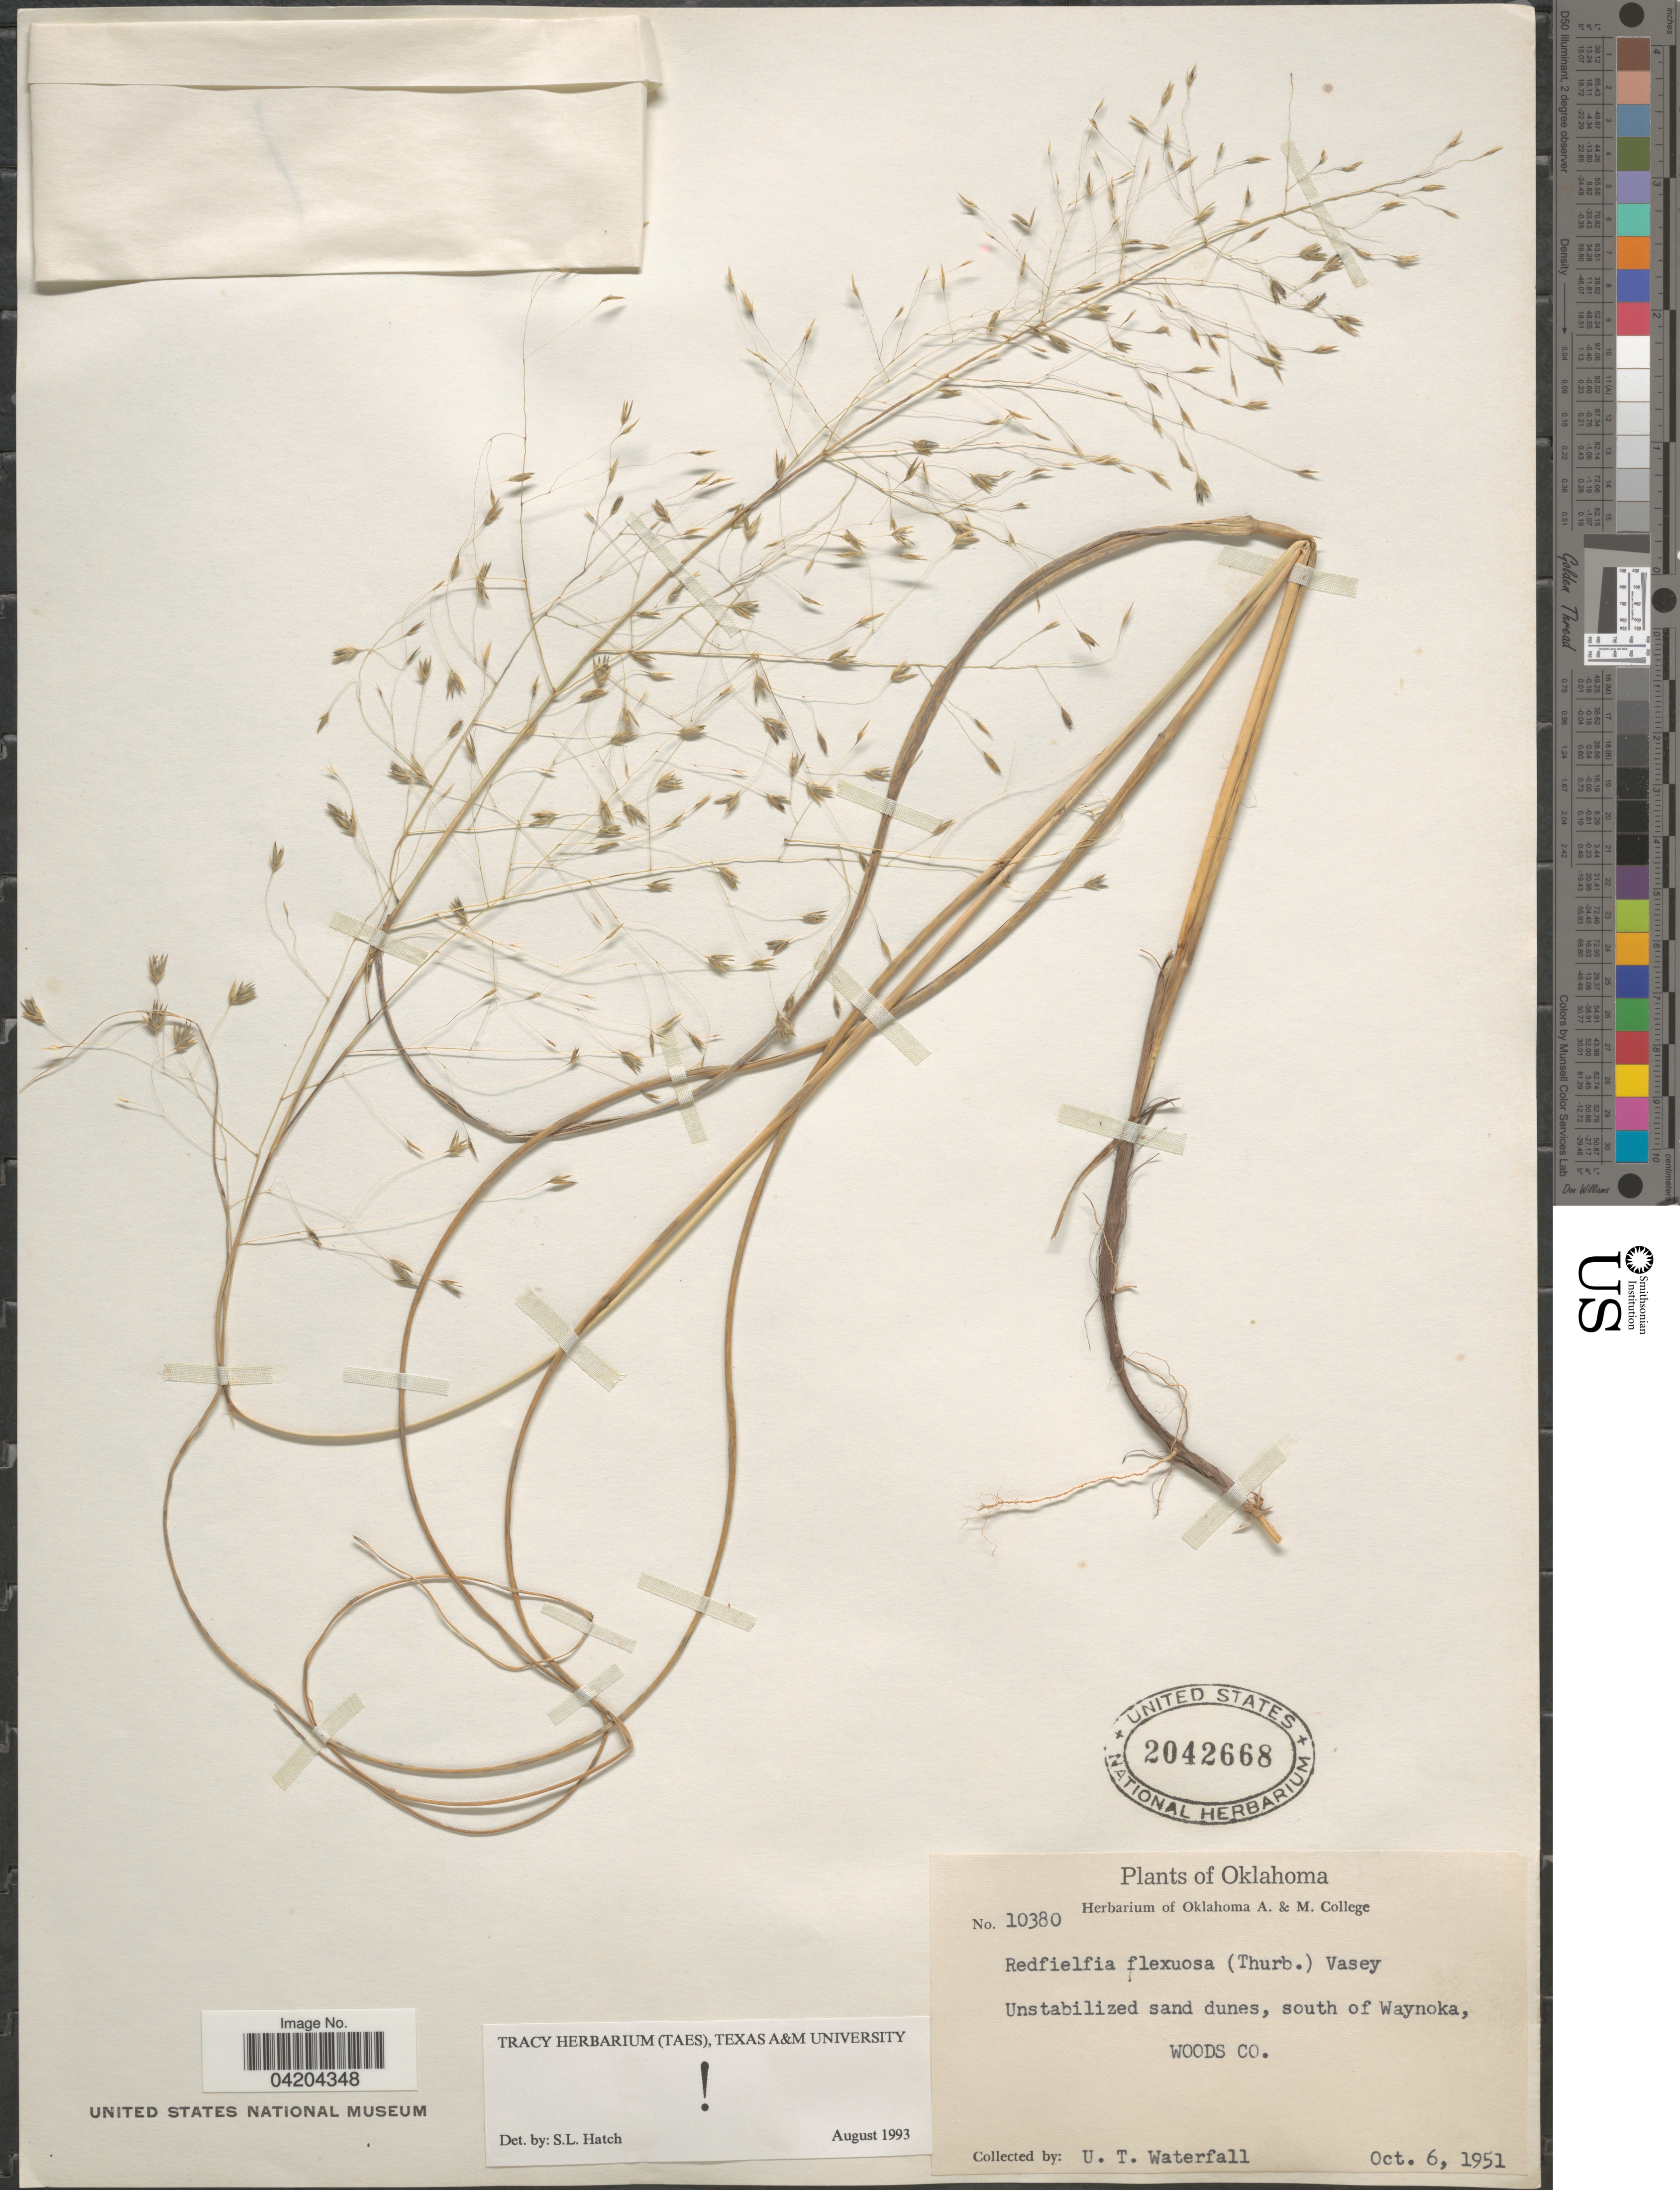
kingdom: Plantae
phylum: Tracheophyta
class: Liliopsida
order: Poales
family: Poaceae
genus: Muhlenbergia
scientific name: Muhlenbergia multiflora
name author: Columbus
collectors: U. T. Waterfall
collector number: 10380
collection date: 1951-10-06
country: United States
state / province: Oklahoma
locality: South of Waynoka, Woods Co.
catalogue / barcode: US 2042668